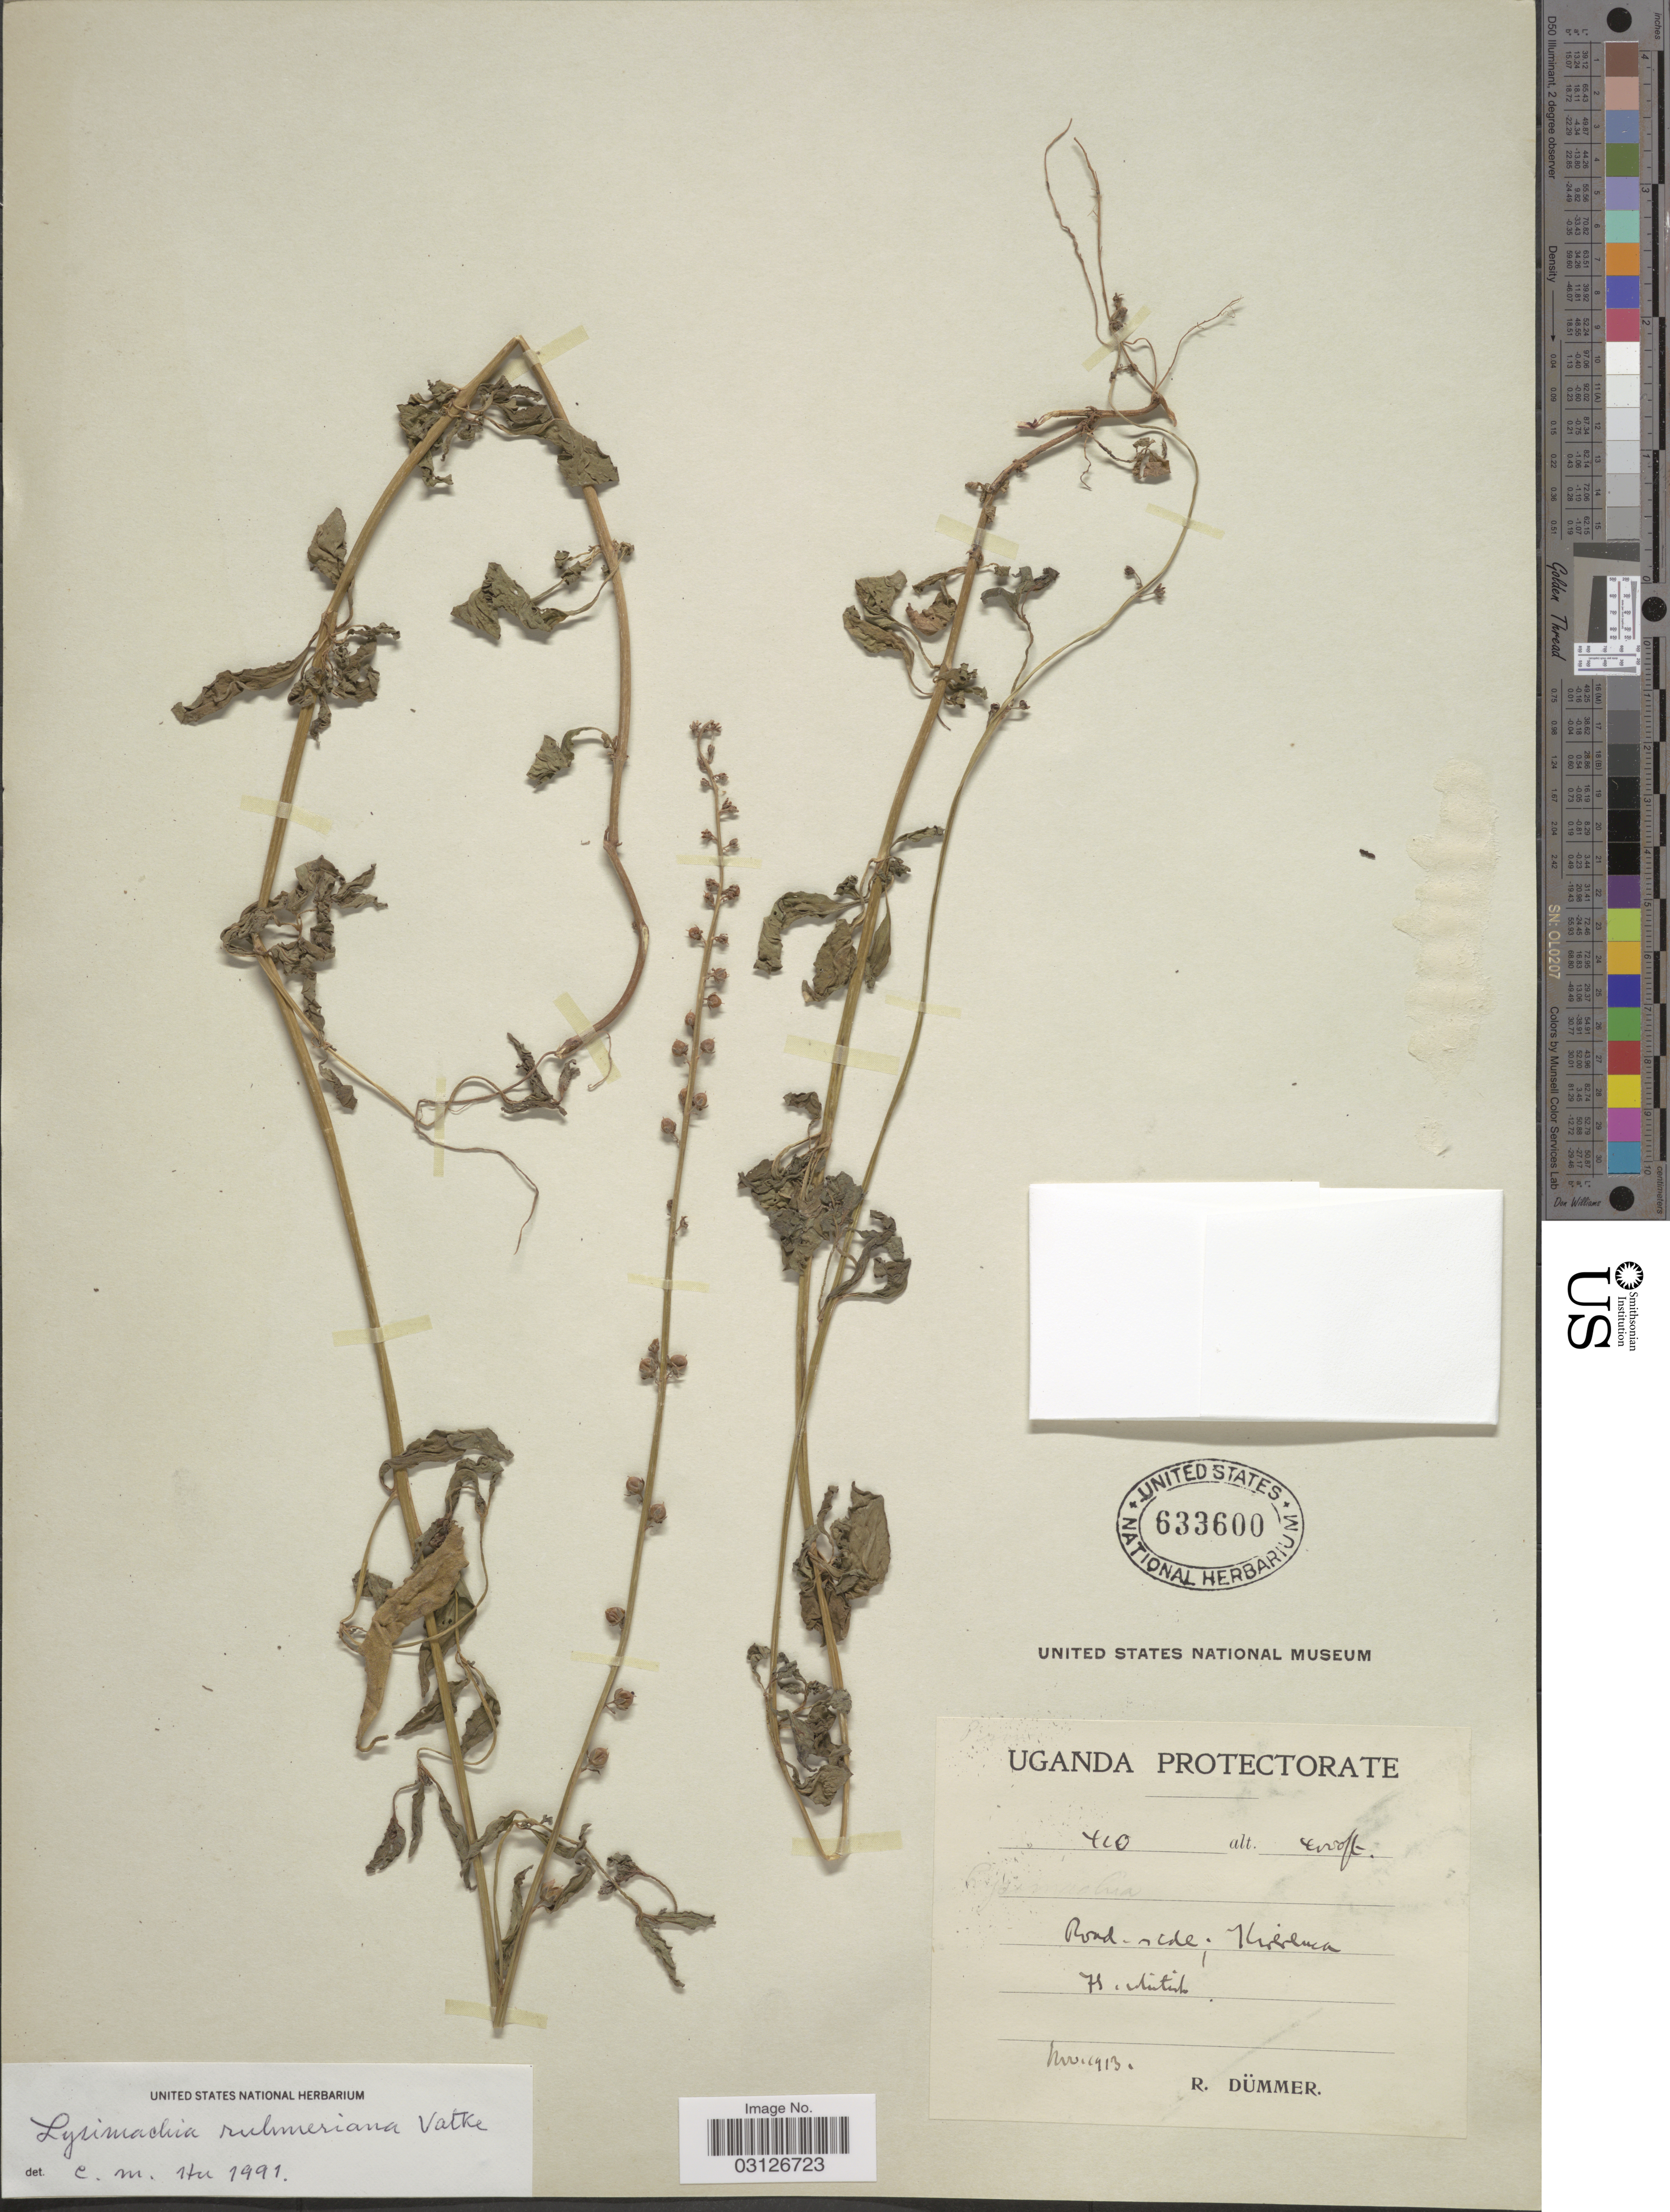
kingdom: Plantae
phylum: Tracheophyta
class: Magnoliopsida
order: Ericales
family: Primulaceae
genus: Lysimachia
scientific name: Lysimachia ruhmeriana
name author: Vatke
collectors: R. A. Dümmer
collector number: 410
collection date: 1913-11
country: Uganda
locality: Uganda Protectorate. Kirerema.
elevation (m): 1219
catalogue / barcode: US 633600